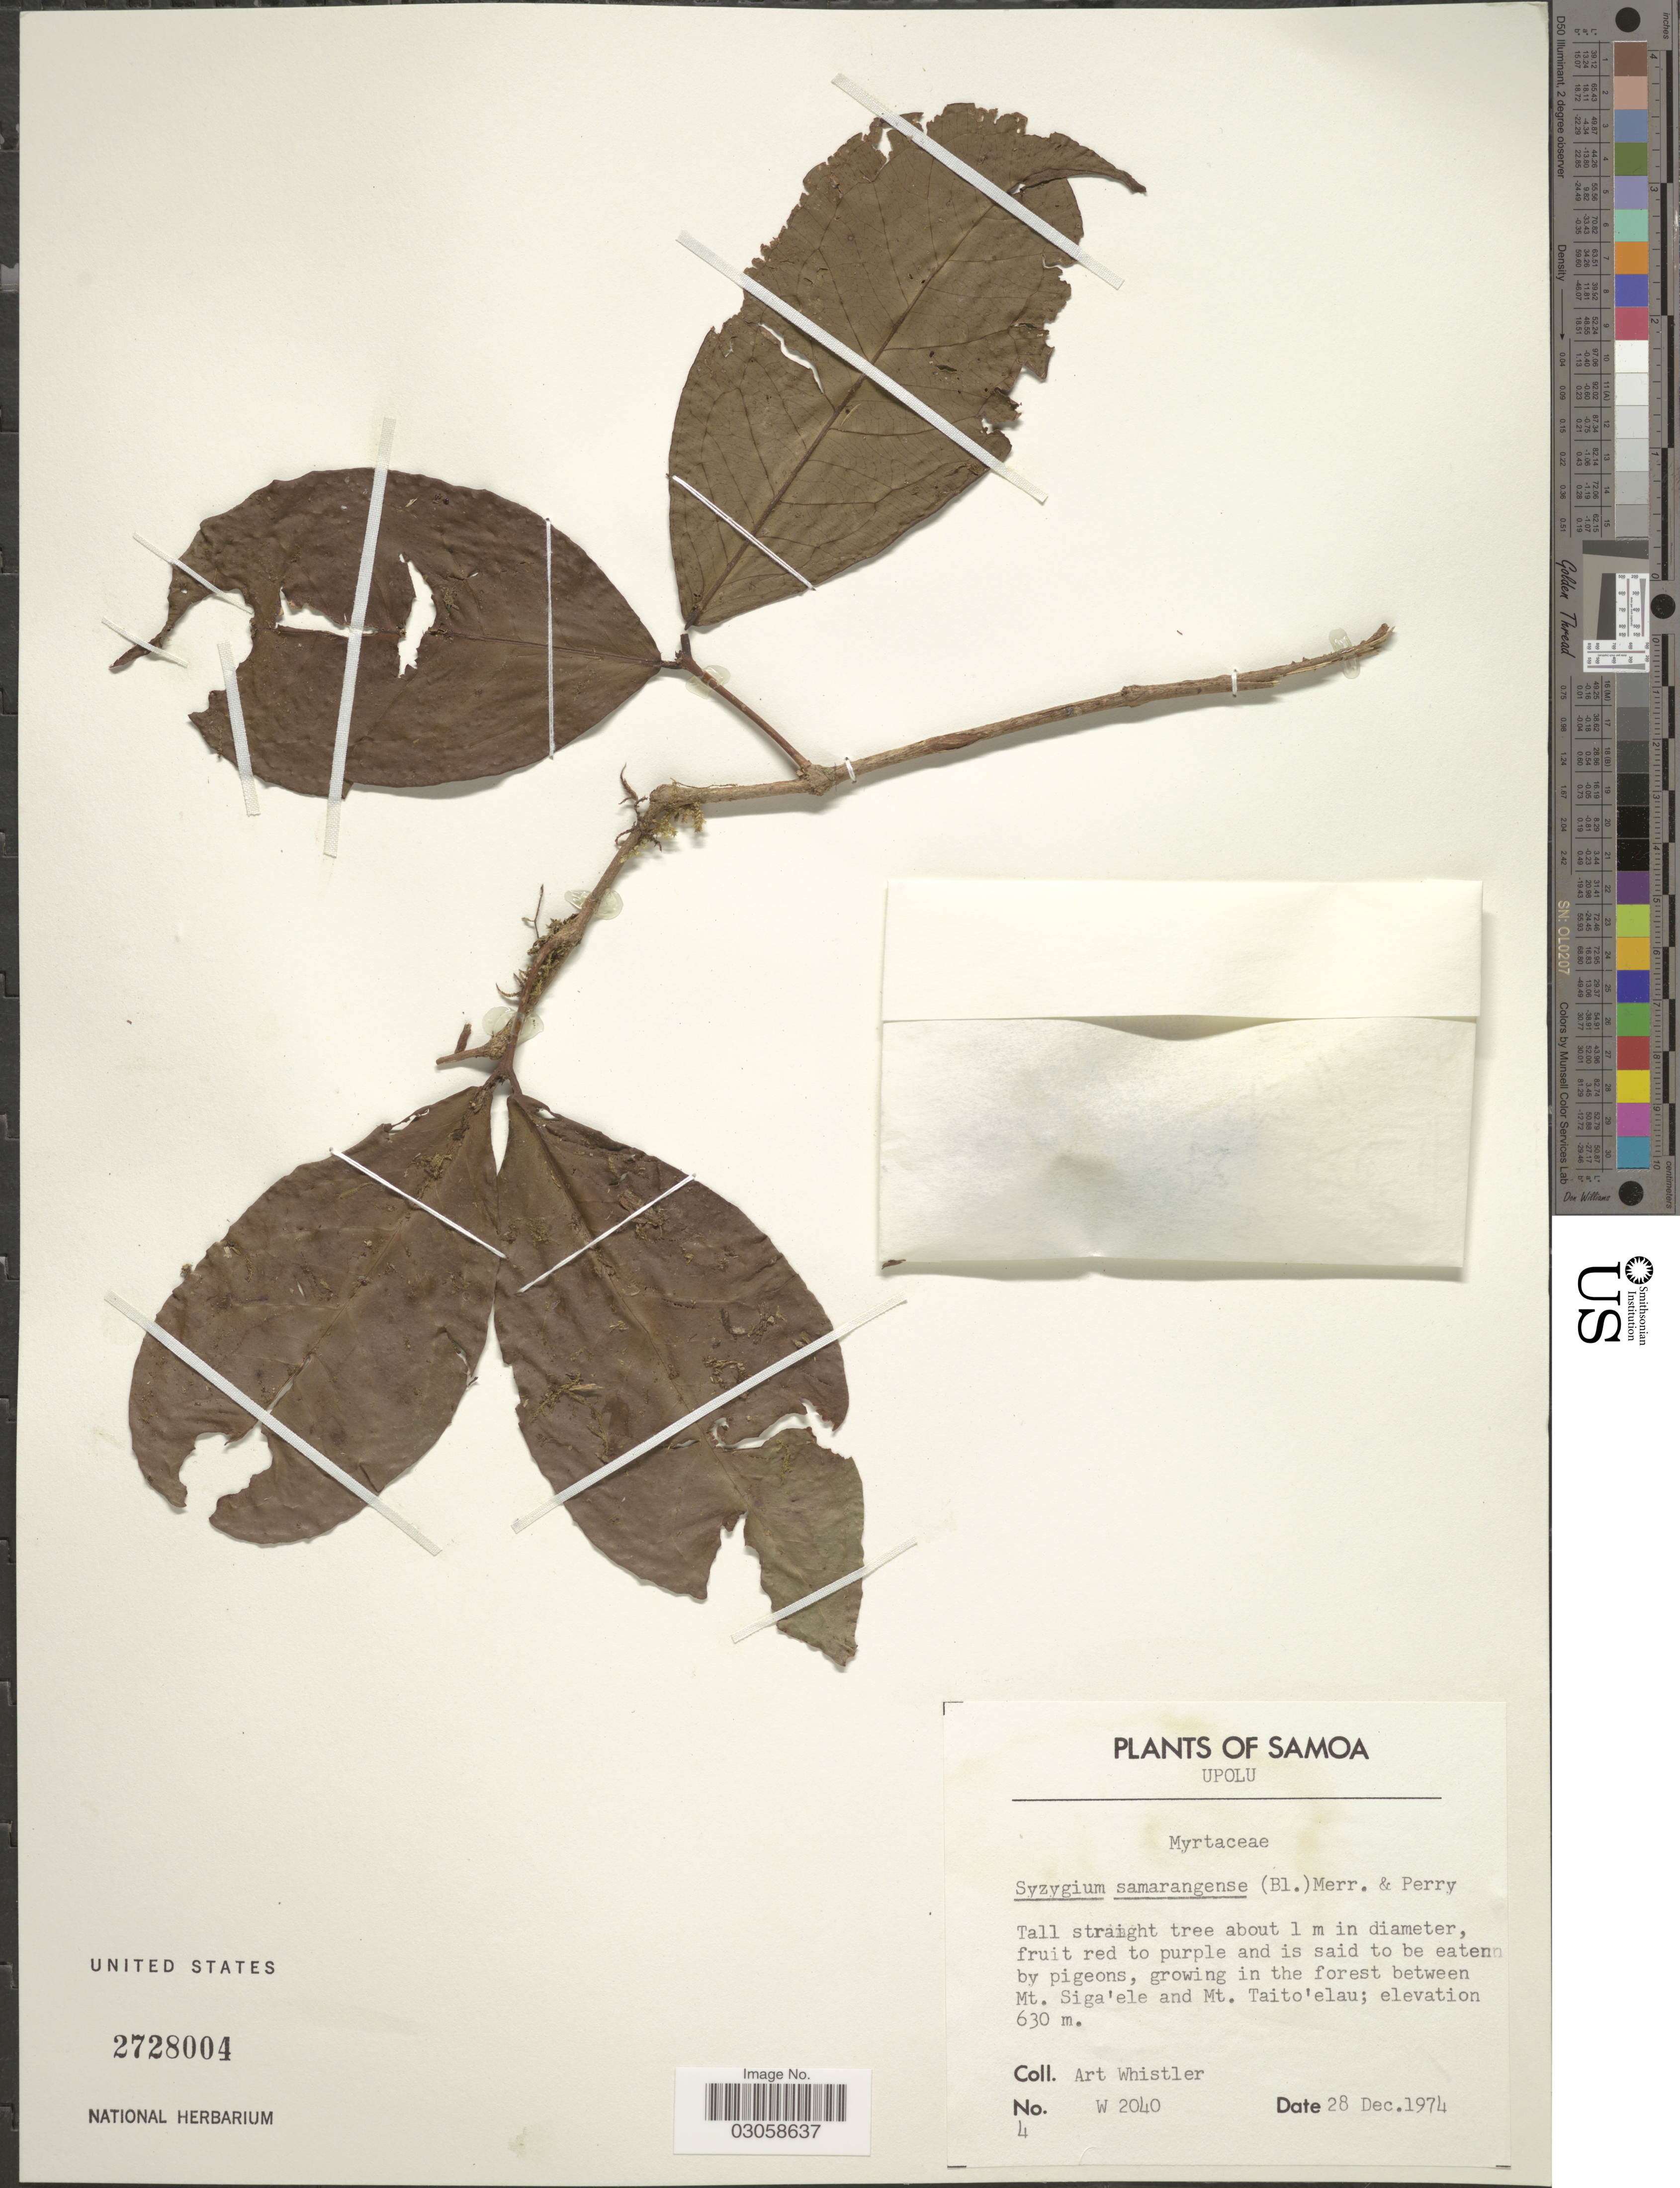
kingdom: Plantae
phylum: Tracheophyta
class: Magnoliopsida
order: Myrtales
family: Myrtaceae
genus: Syzygium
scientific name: Syzygium samarangense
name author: (Blume) Merr. & L.M. Perry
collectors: A. Whistler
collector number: W2040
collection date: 1974-12-28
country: Samoa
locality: Samoa. Upolu. Growing in the forest between Mt. Siga'ele and Mt. Taito'elau.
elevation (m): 630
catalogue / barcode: US 2728004